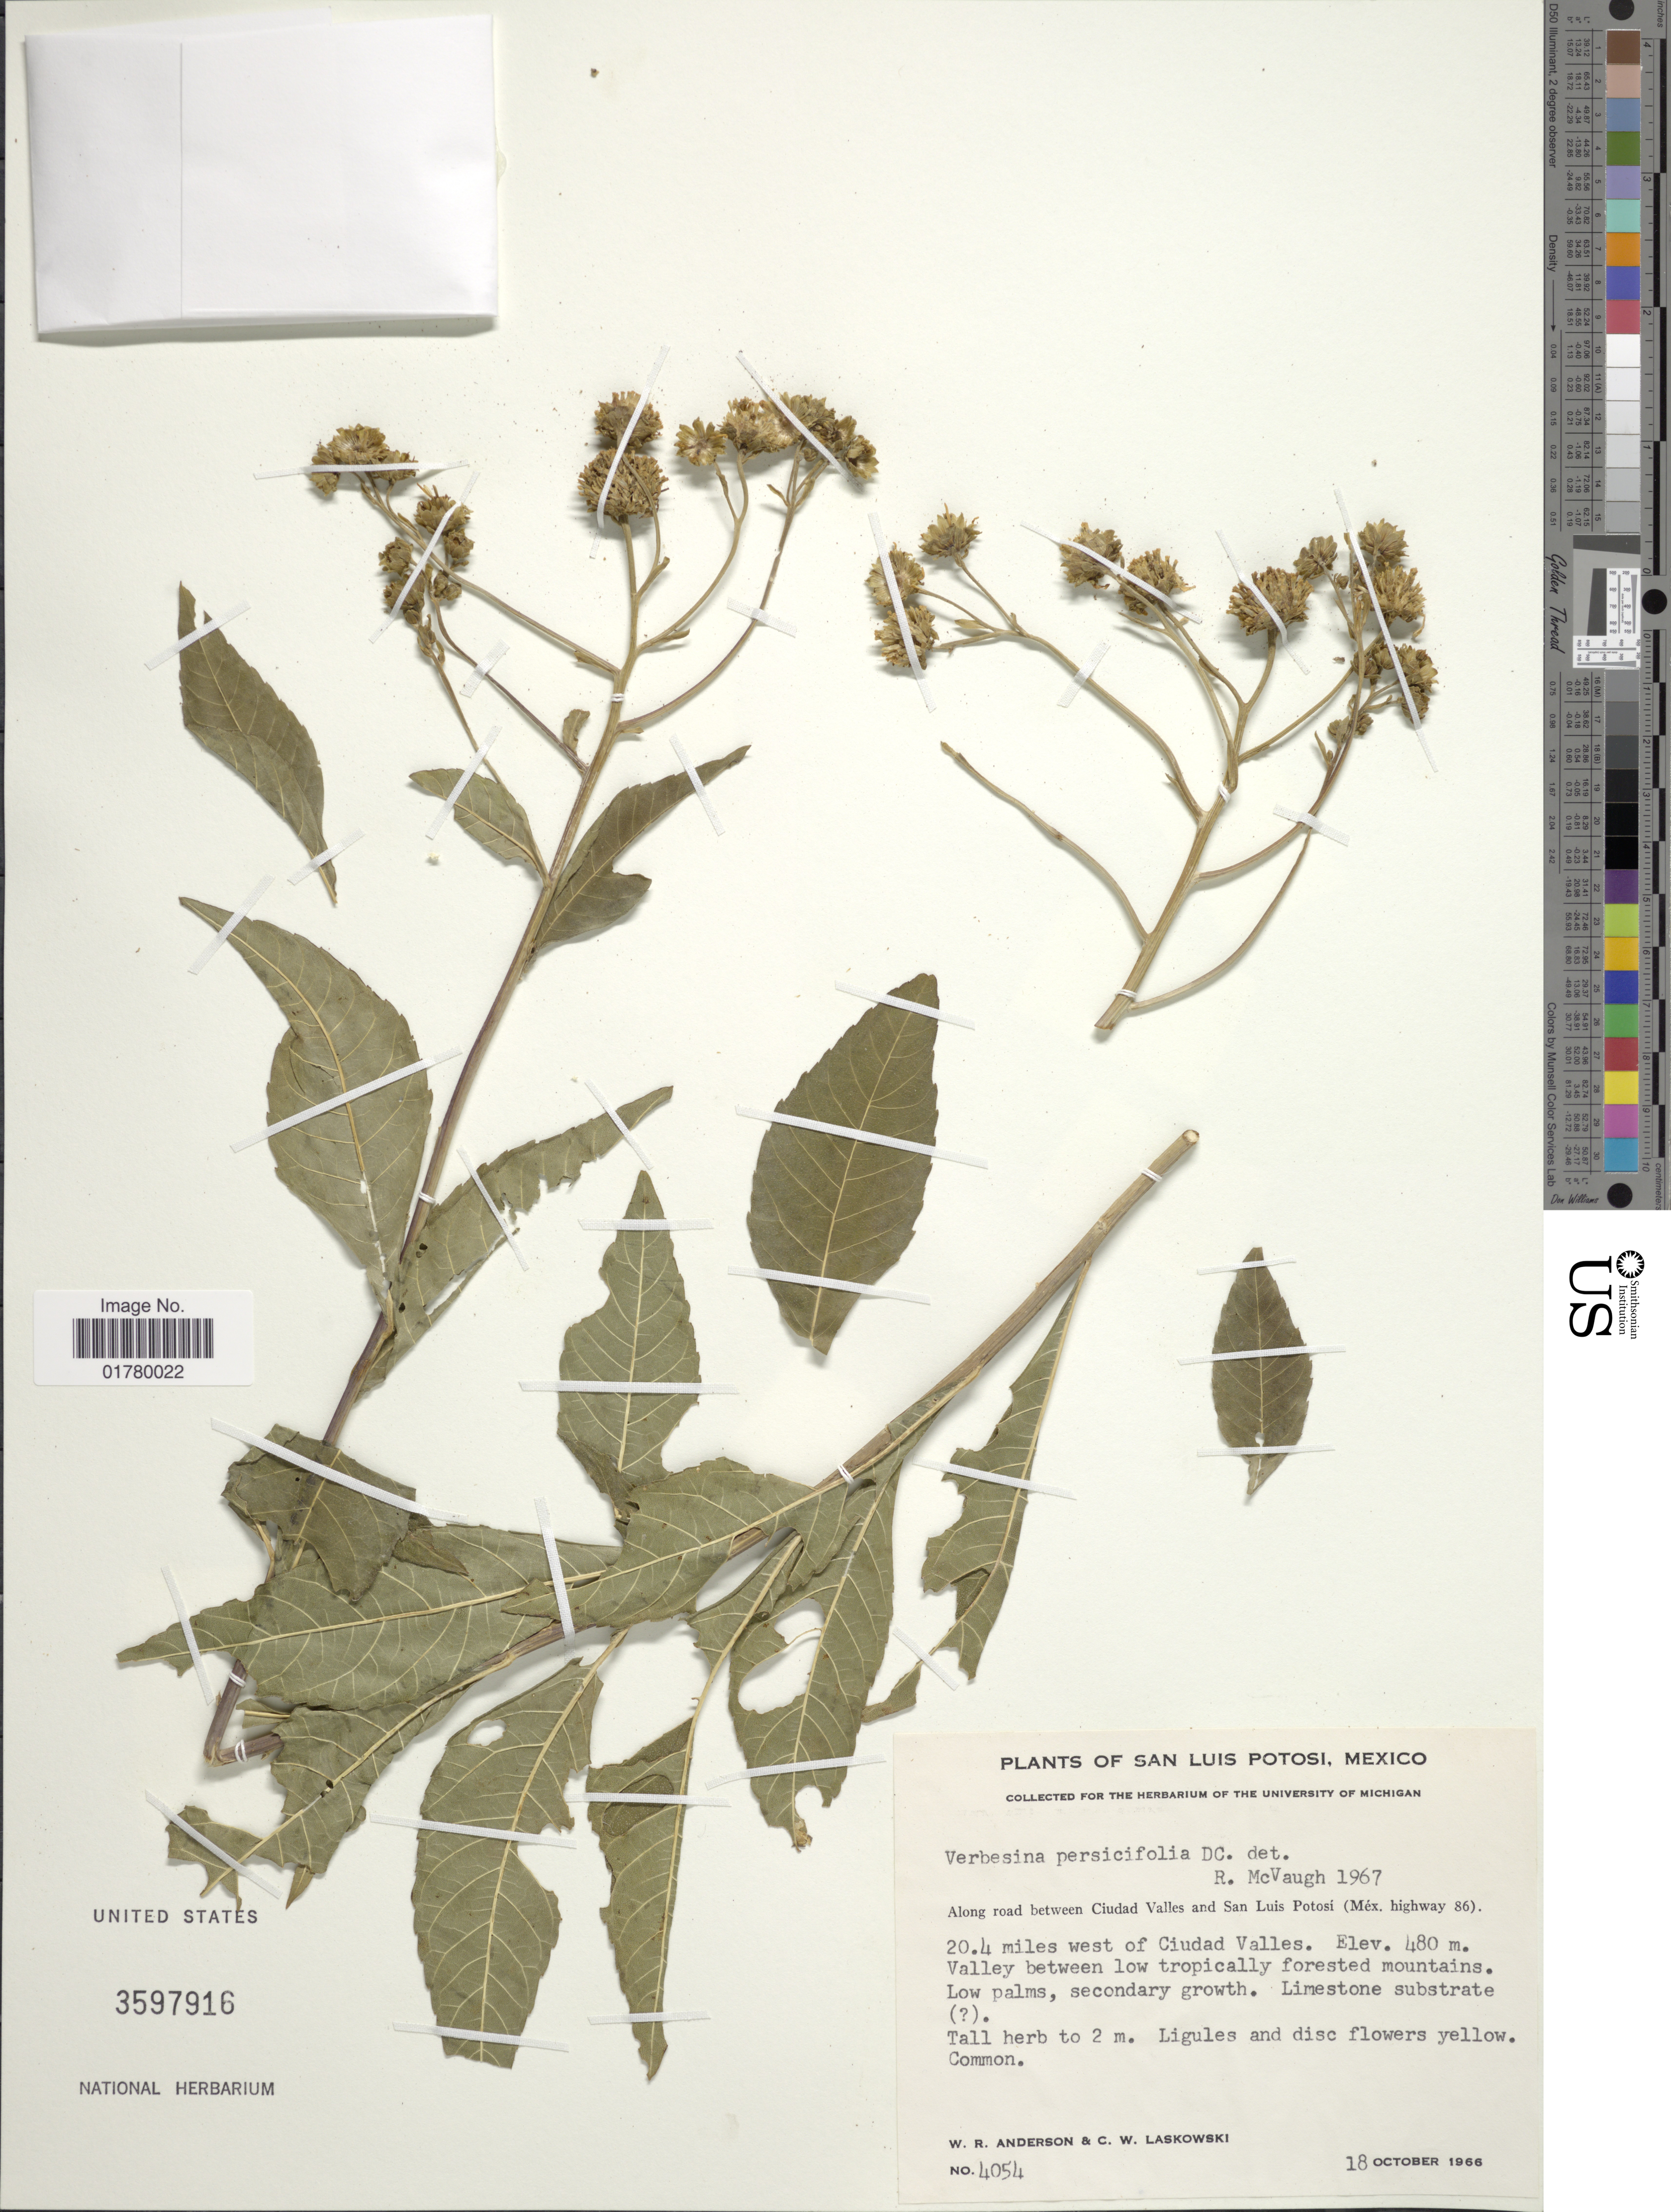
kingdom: Plantae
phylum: Tracheophyta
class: Magnoliopsida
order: Asterales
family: Asteraceae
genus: Verbesina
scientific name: Verbesina persicifolia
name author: DC.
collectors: W. Anderson & C. Laskowski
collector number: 4054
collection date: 1966-10-18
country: Mexico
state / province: San Luis Potosí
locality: Along road between Ciudad Valles and San Luis Potosi (Mex. highway 86), 20.4 miles west of Ciudad Valles, Valley between low tropically forested mountains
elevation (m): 480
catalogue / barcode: US 3597916